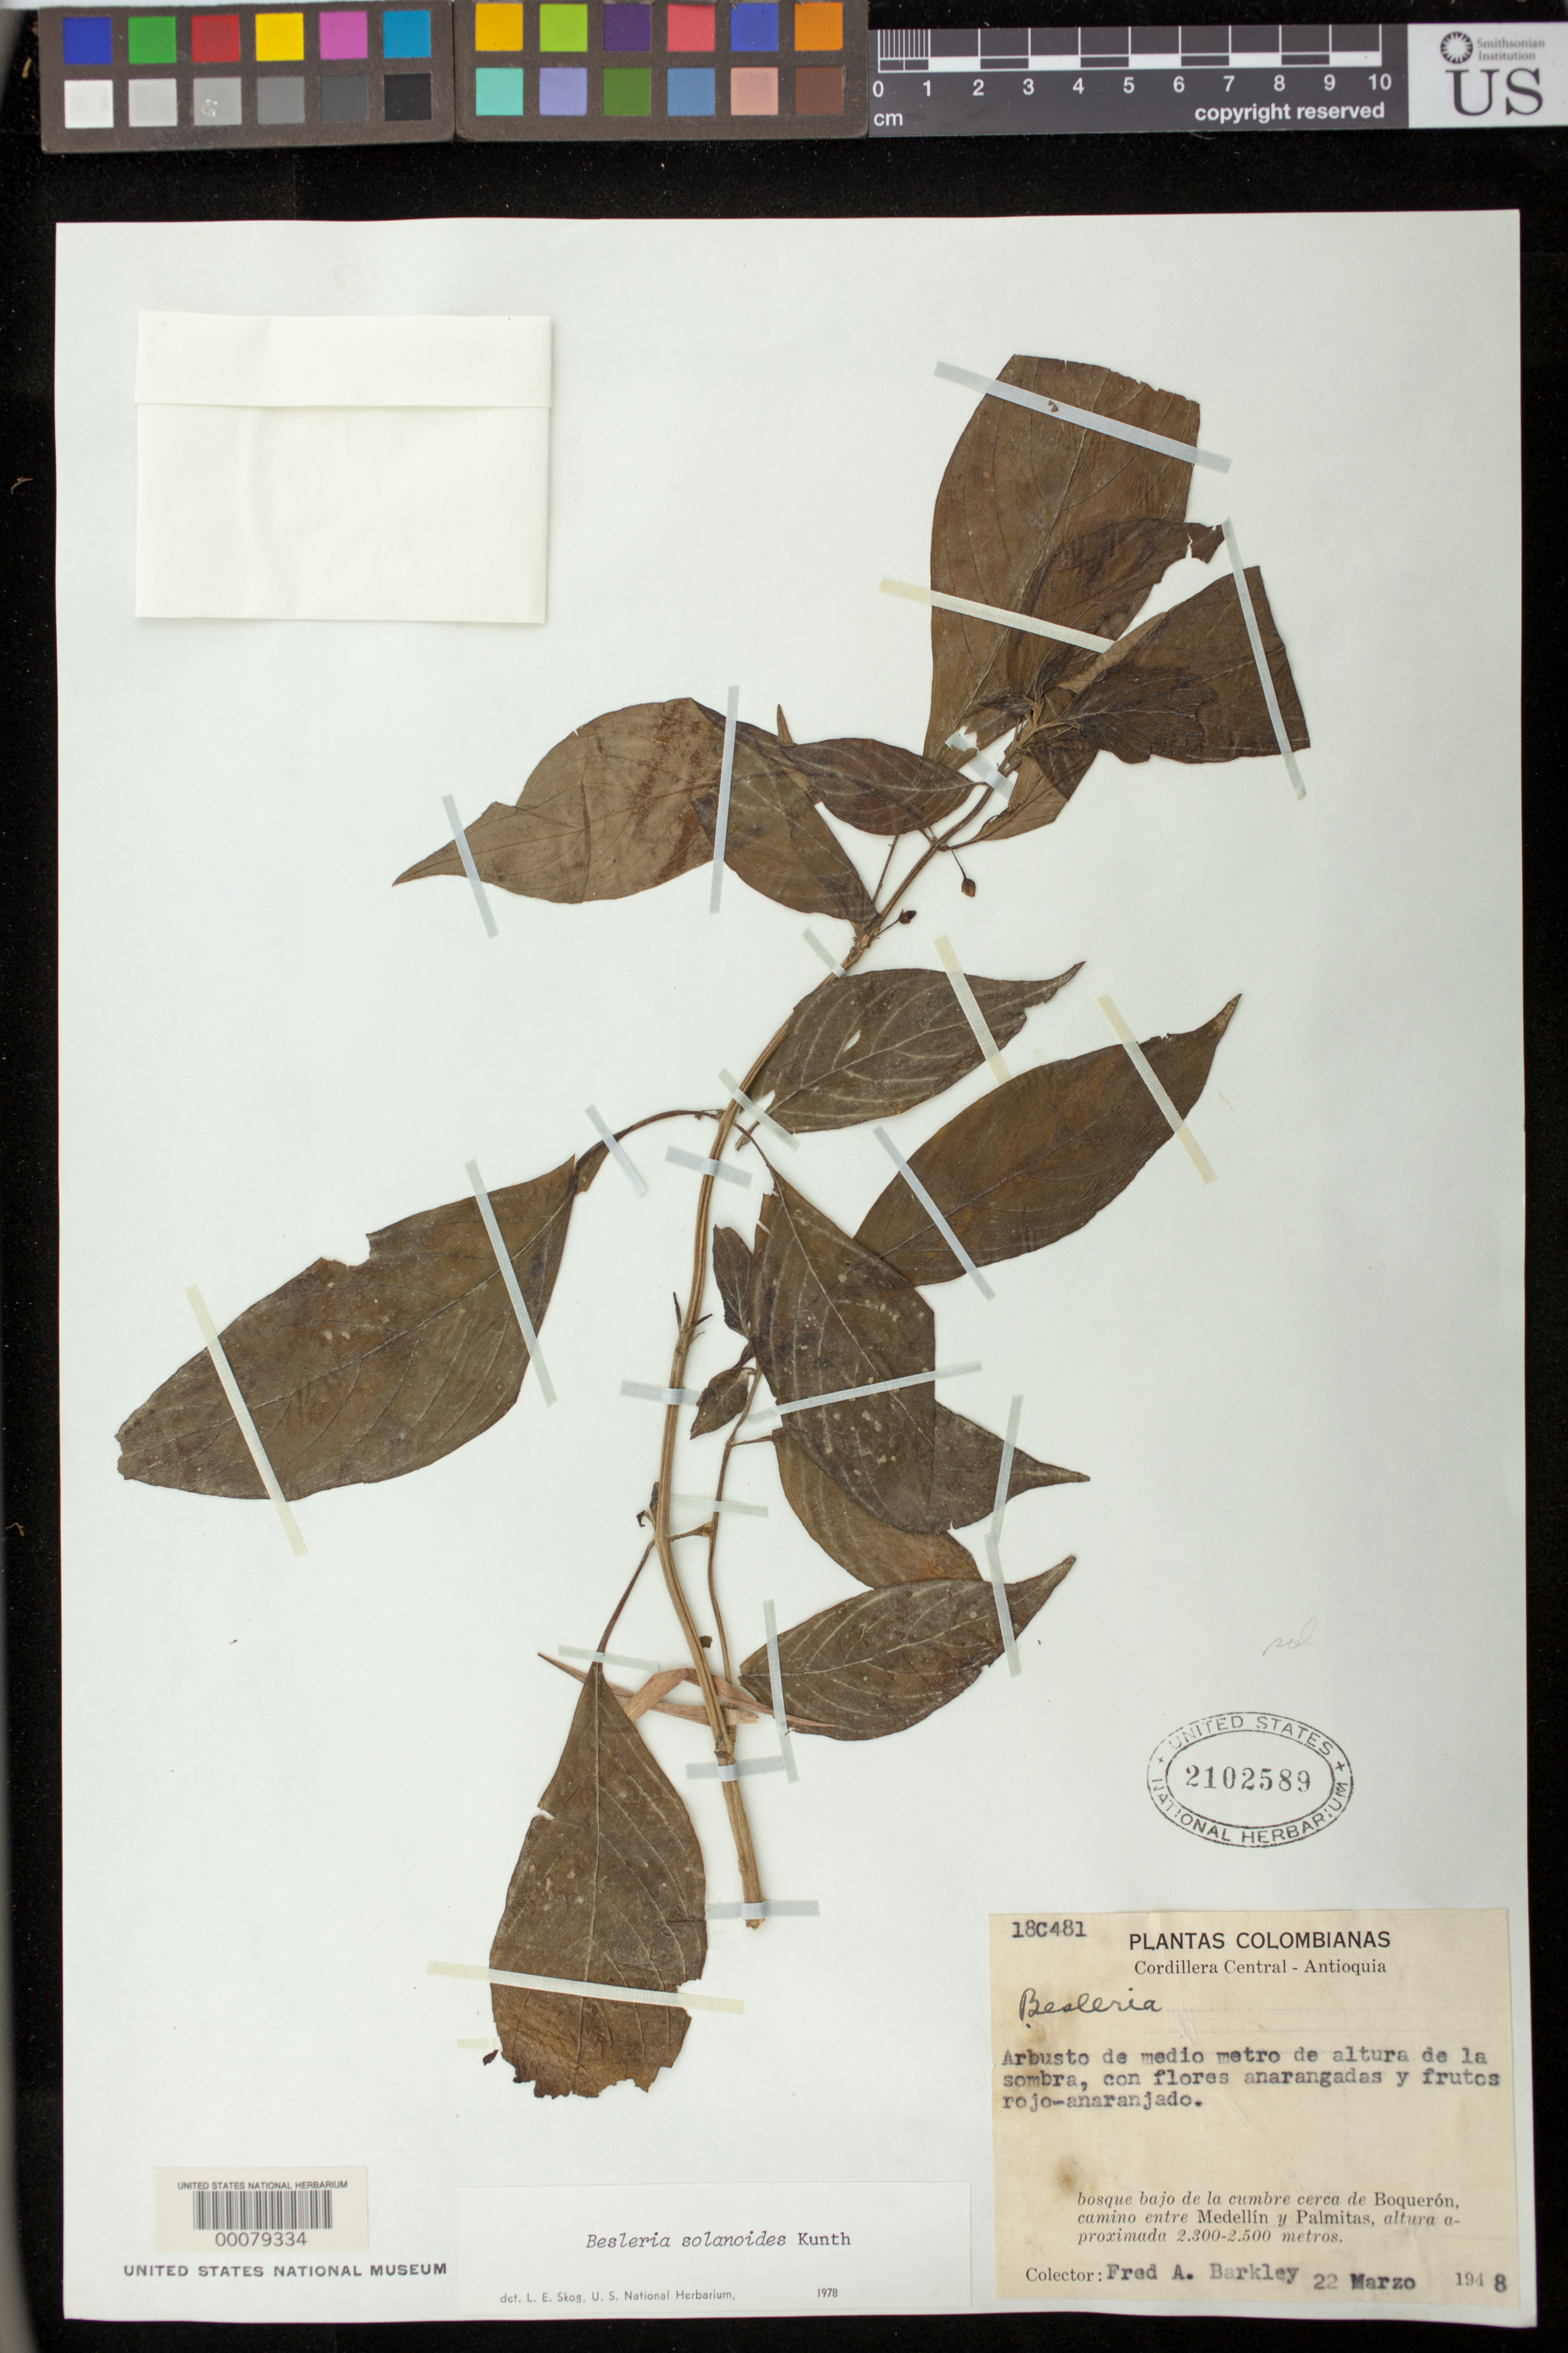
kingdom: Plantae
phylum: Tracheophyta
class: Magnoliopsida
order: Lamiales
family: Gesneriaceae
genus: Besleria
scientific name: Besleria solanoides var. solanoides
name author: Kunth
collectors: F. A. Barkley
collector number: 18 C481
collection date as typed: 22 Mar 1948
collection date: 1948-03-22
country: Colombia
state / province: Antioquia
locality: Summit near Boqueron, road between Medellin and Palmitas, Cordillera Central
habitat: Shallow forest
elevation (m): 2300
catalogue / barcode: US 2102589